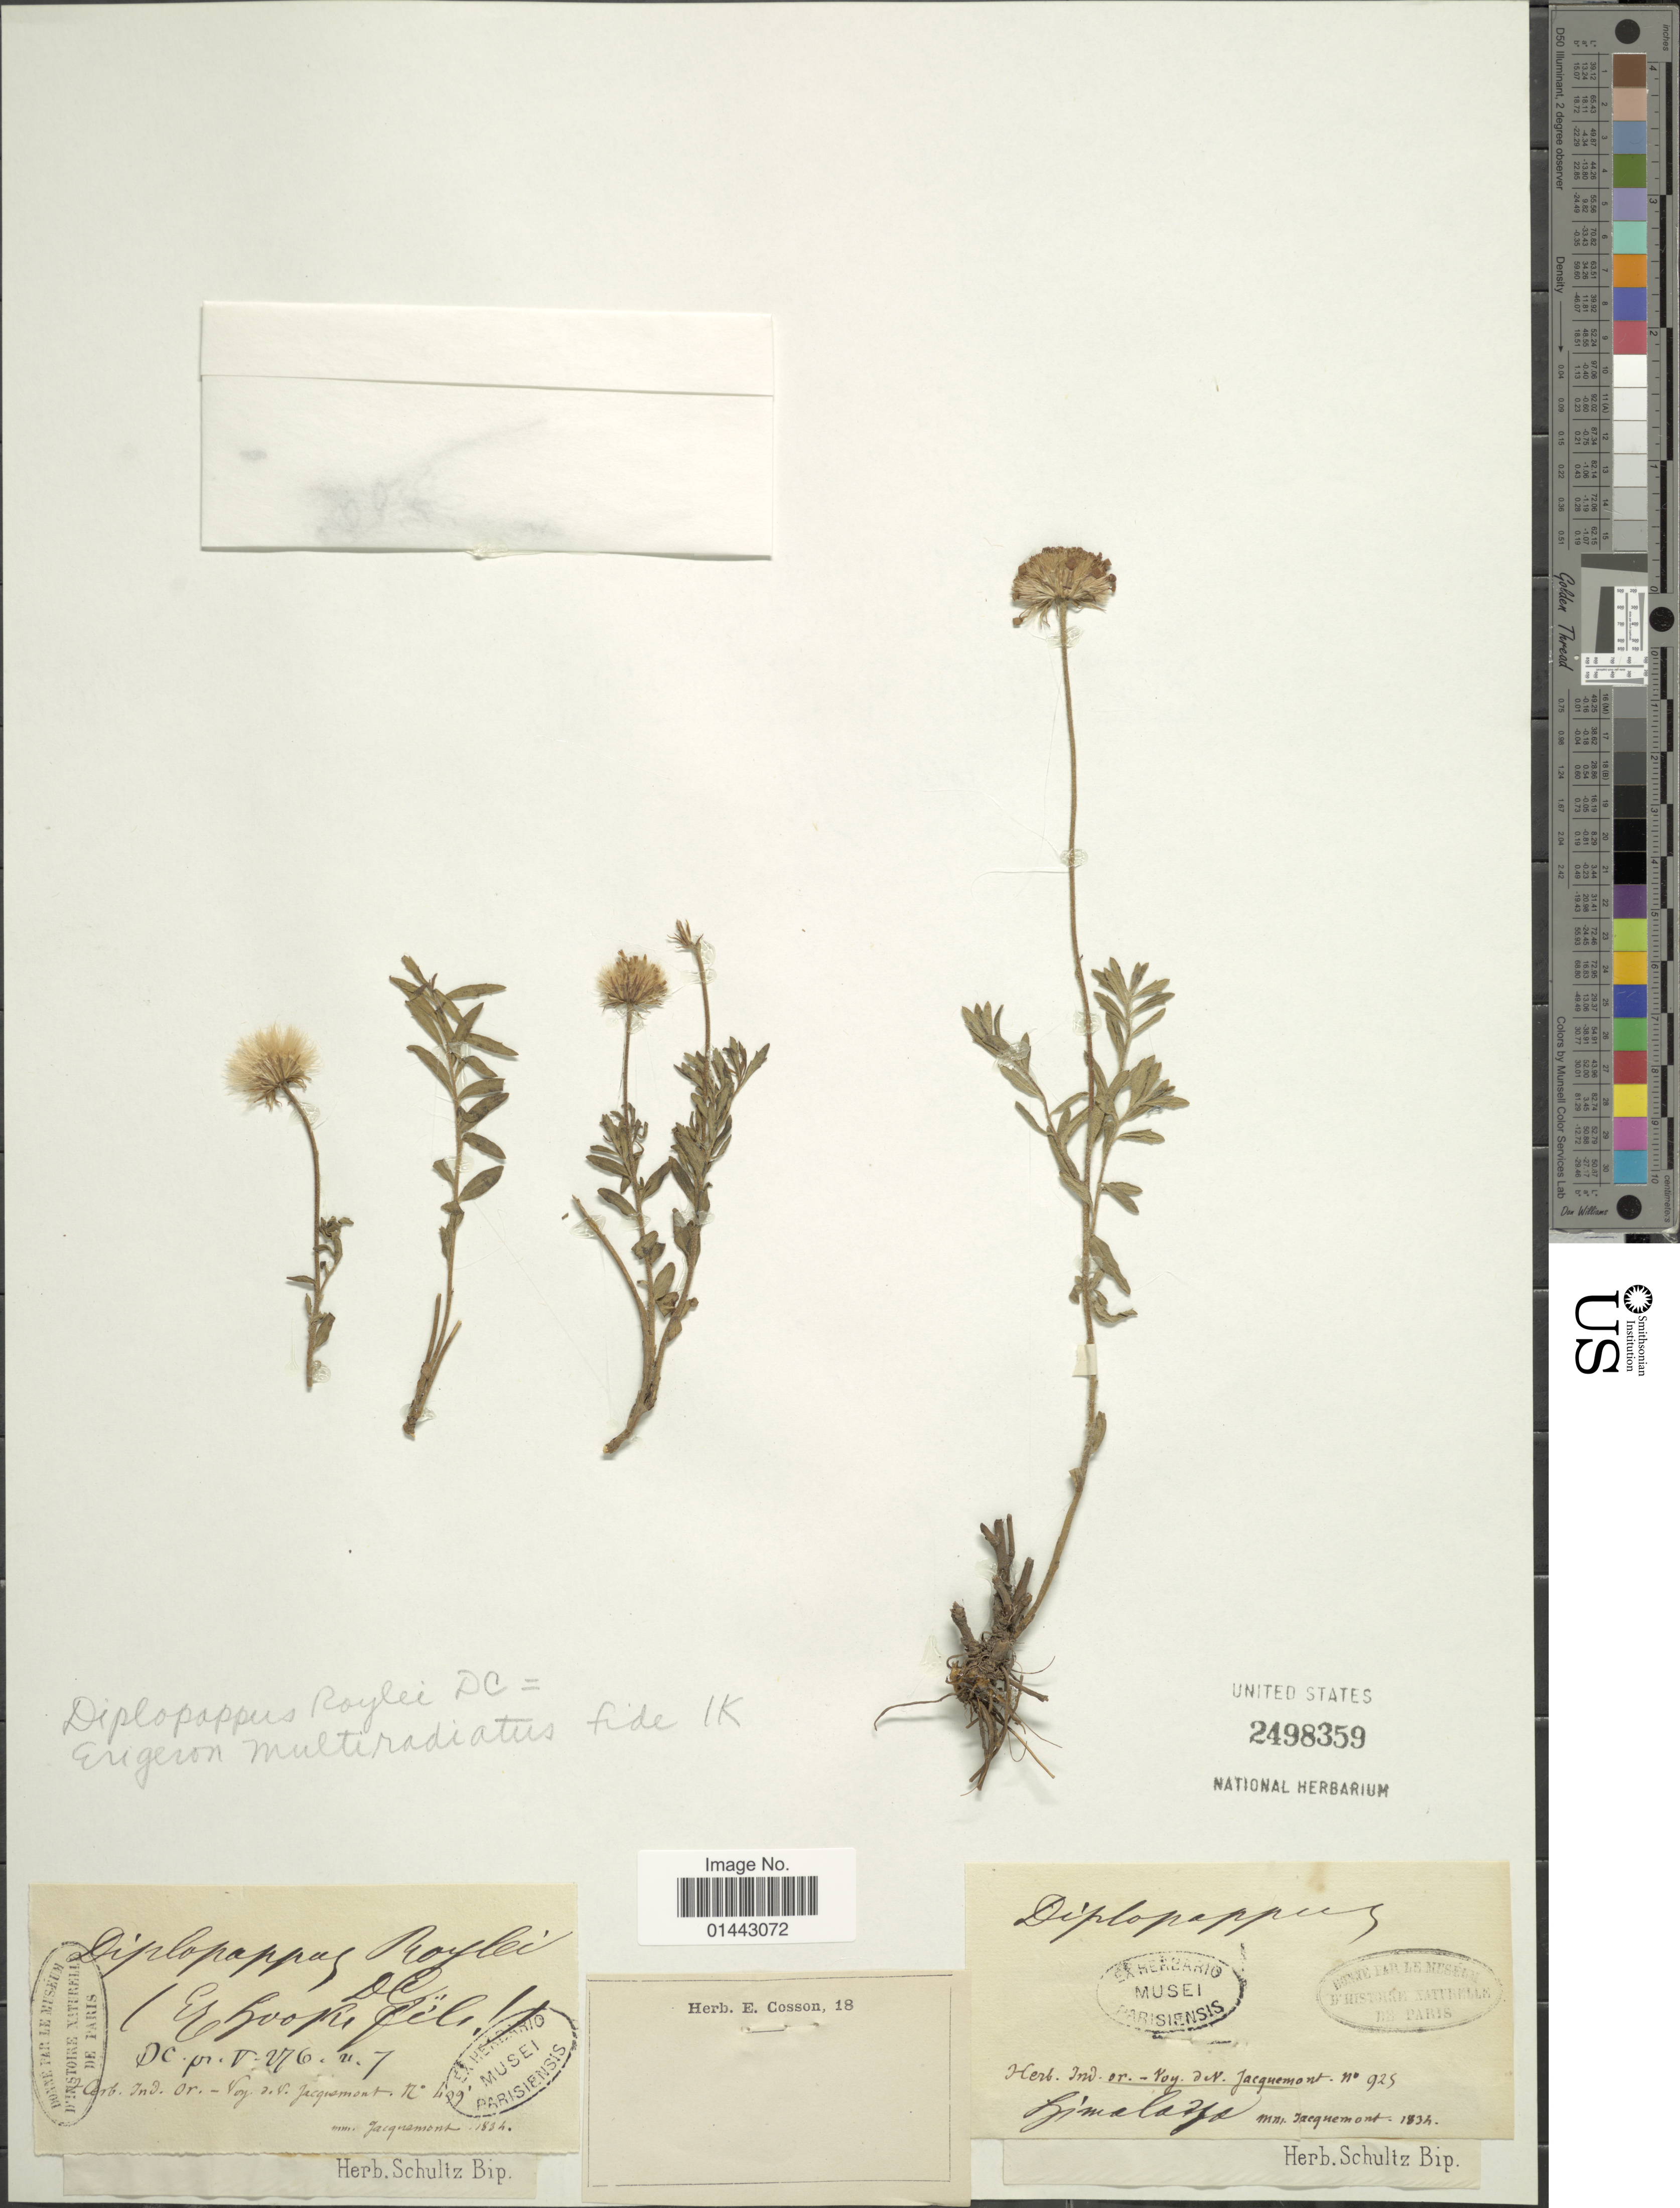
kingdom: Plantae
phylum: Tracheophyta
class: Magnoliopsida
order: Asterales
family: Asteraceae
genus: Erigeron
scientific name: Erigeron multiradiatus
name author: (Lindl. ex DC.) Benth. ex C.B. Clarke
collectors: V. Jacquemont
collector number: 925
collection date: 1834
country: India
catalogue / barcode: US 2498359